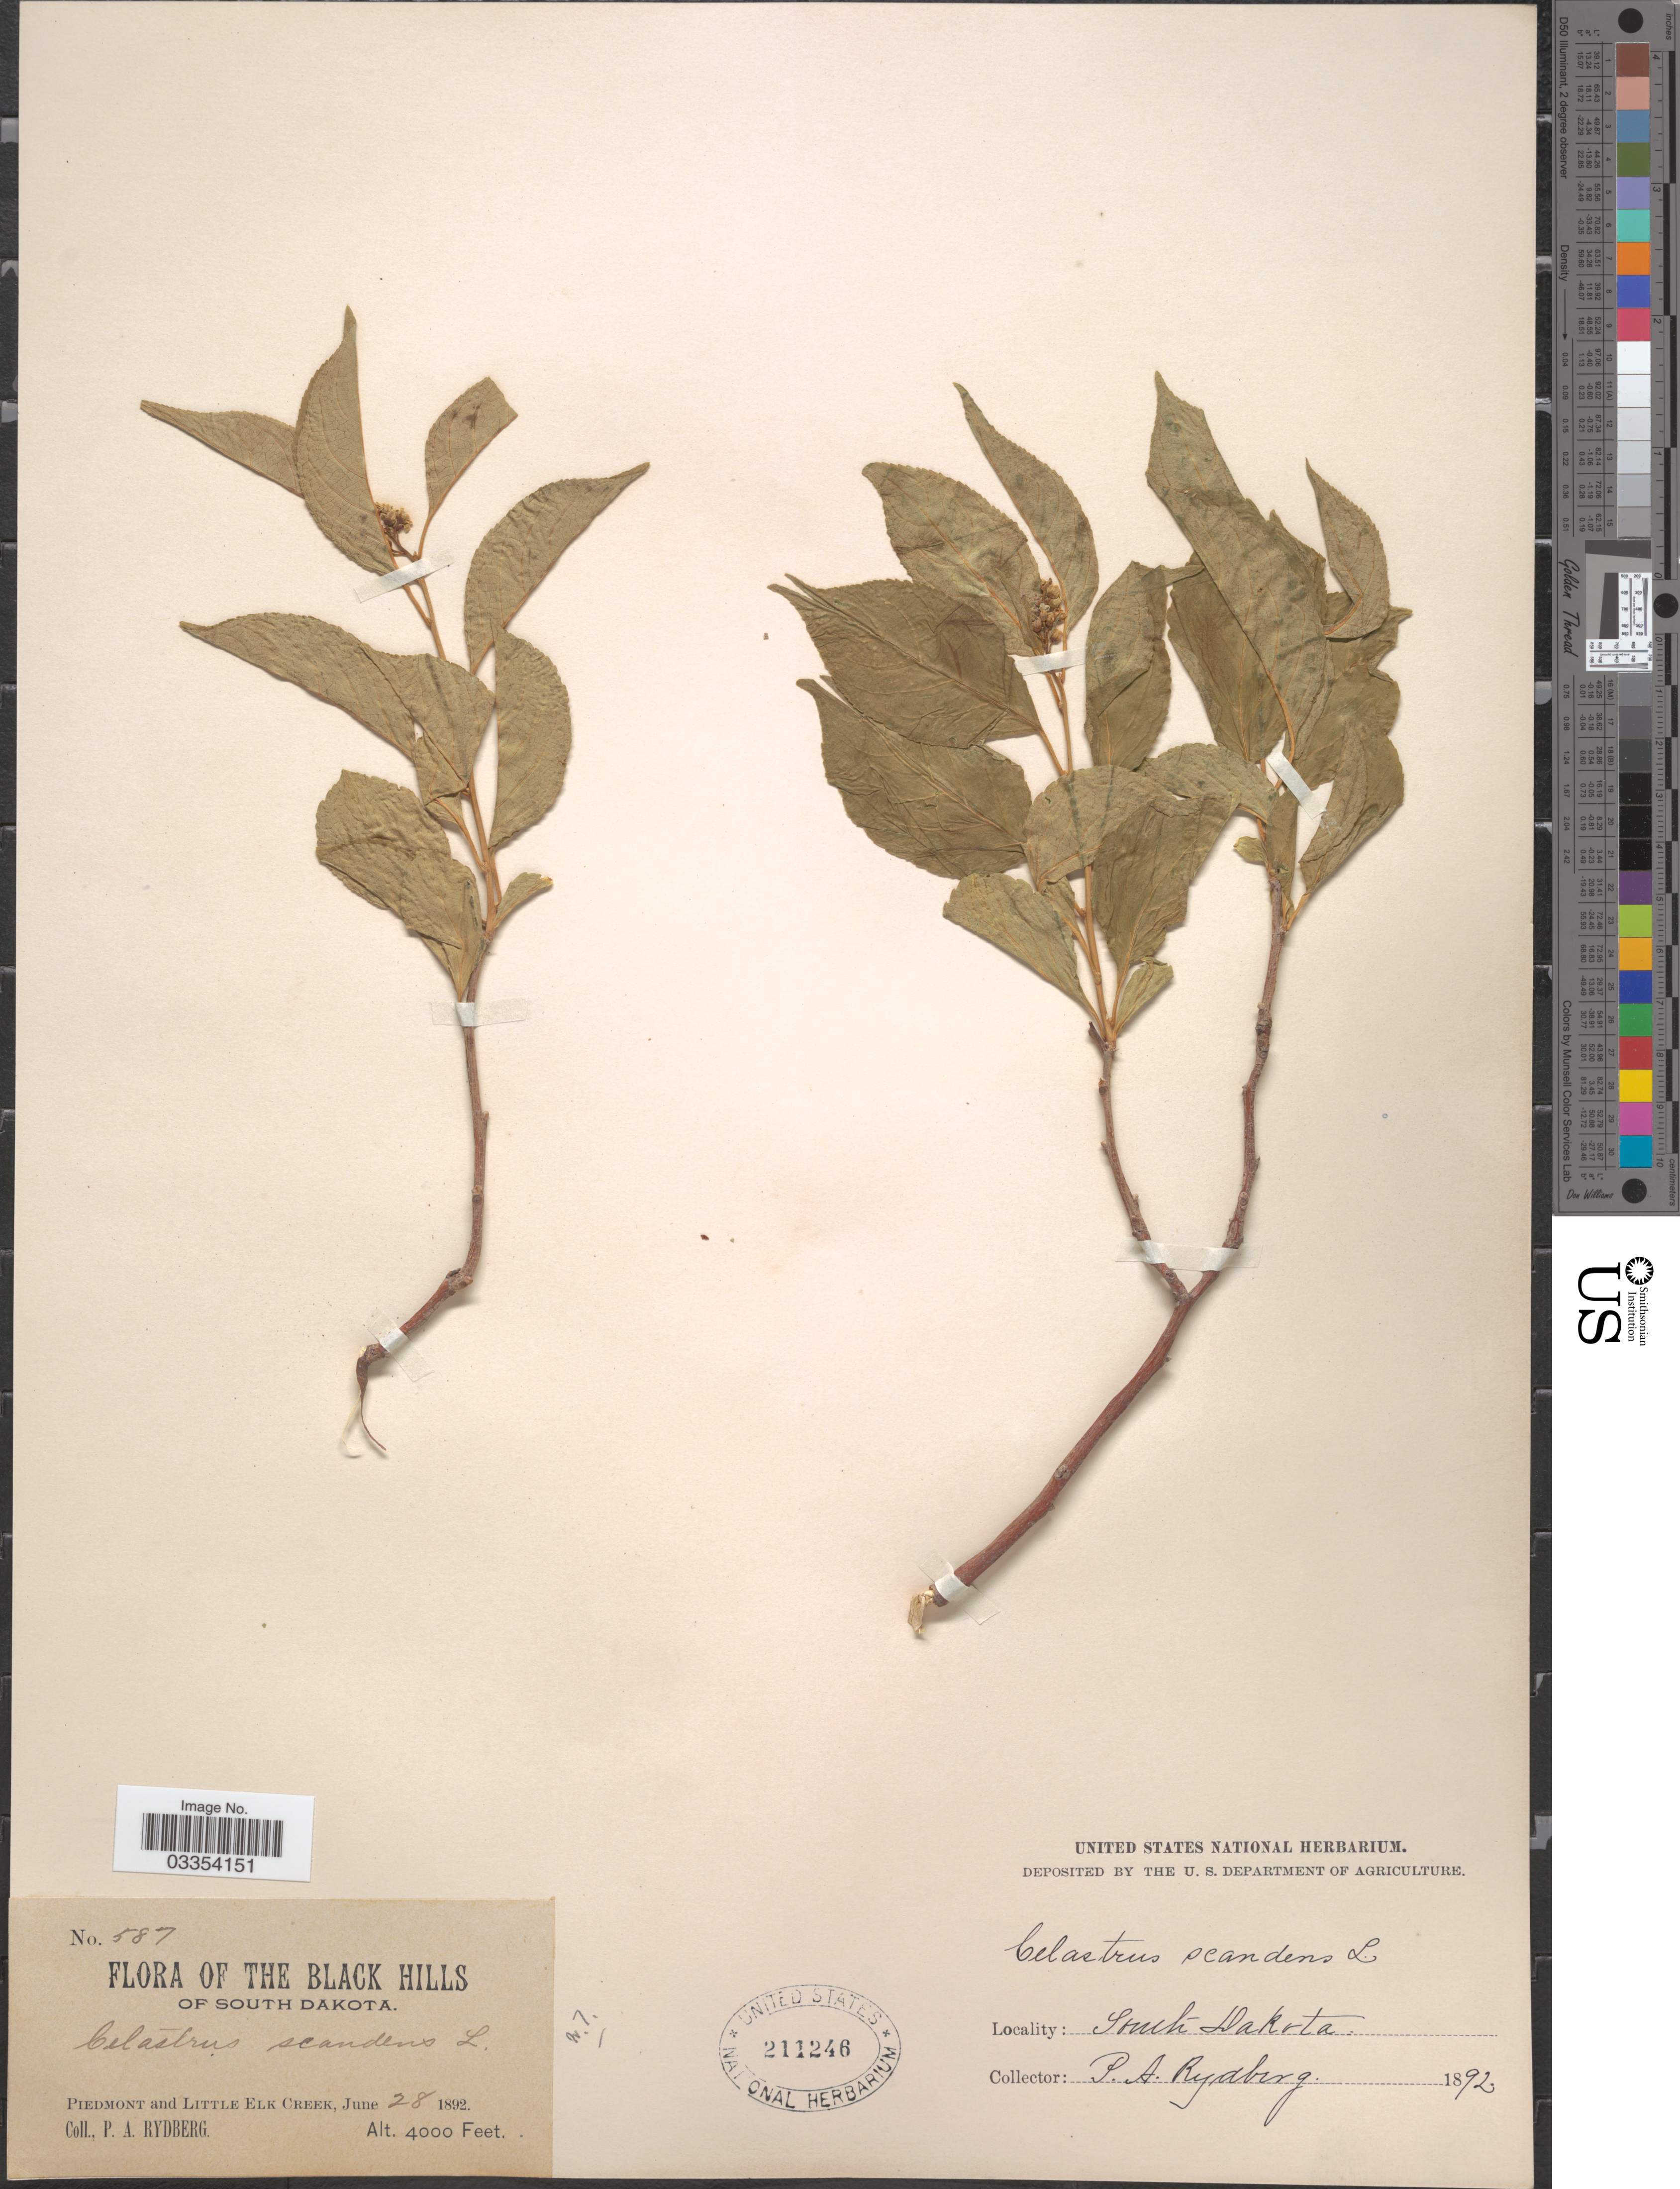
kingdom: Plantae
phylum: Tracheophyta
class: Magnoliopsida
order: Celastrales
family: Celastraceae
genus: Celastrus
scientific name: Celastrus scandens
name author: L.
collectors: P. A. Rydberg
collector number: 587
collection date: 1892-06-28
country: United States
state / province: South Dakota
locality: The Black Hills of South Dakota. Piedmont and Little Elk Creek.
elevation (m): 1219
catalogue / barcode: US 211246